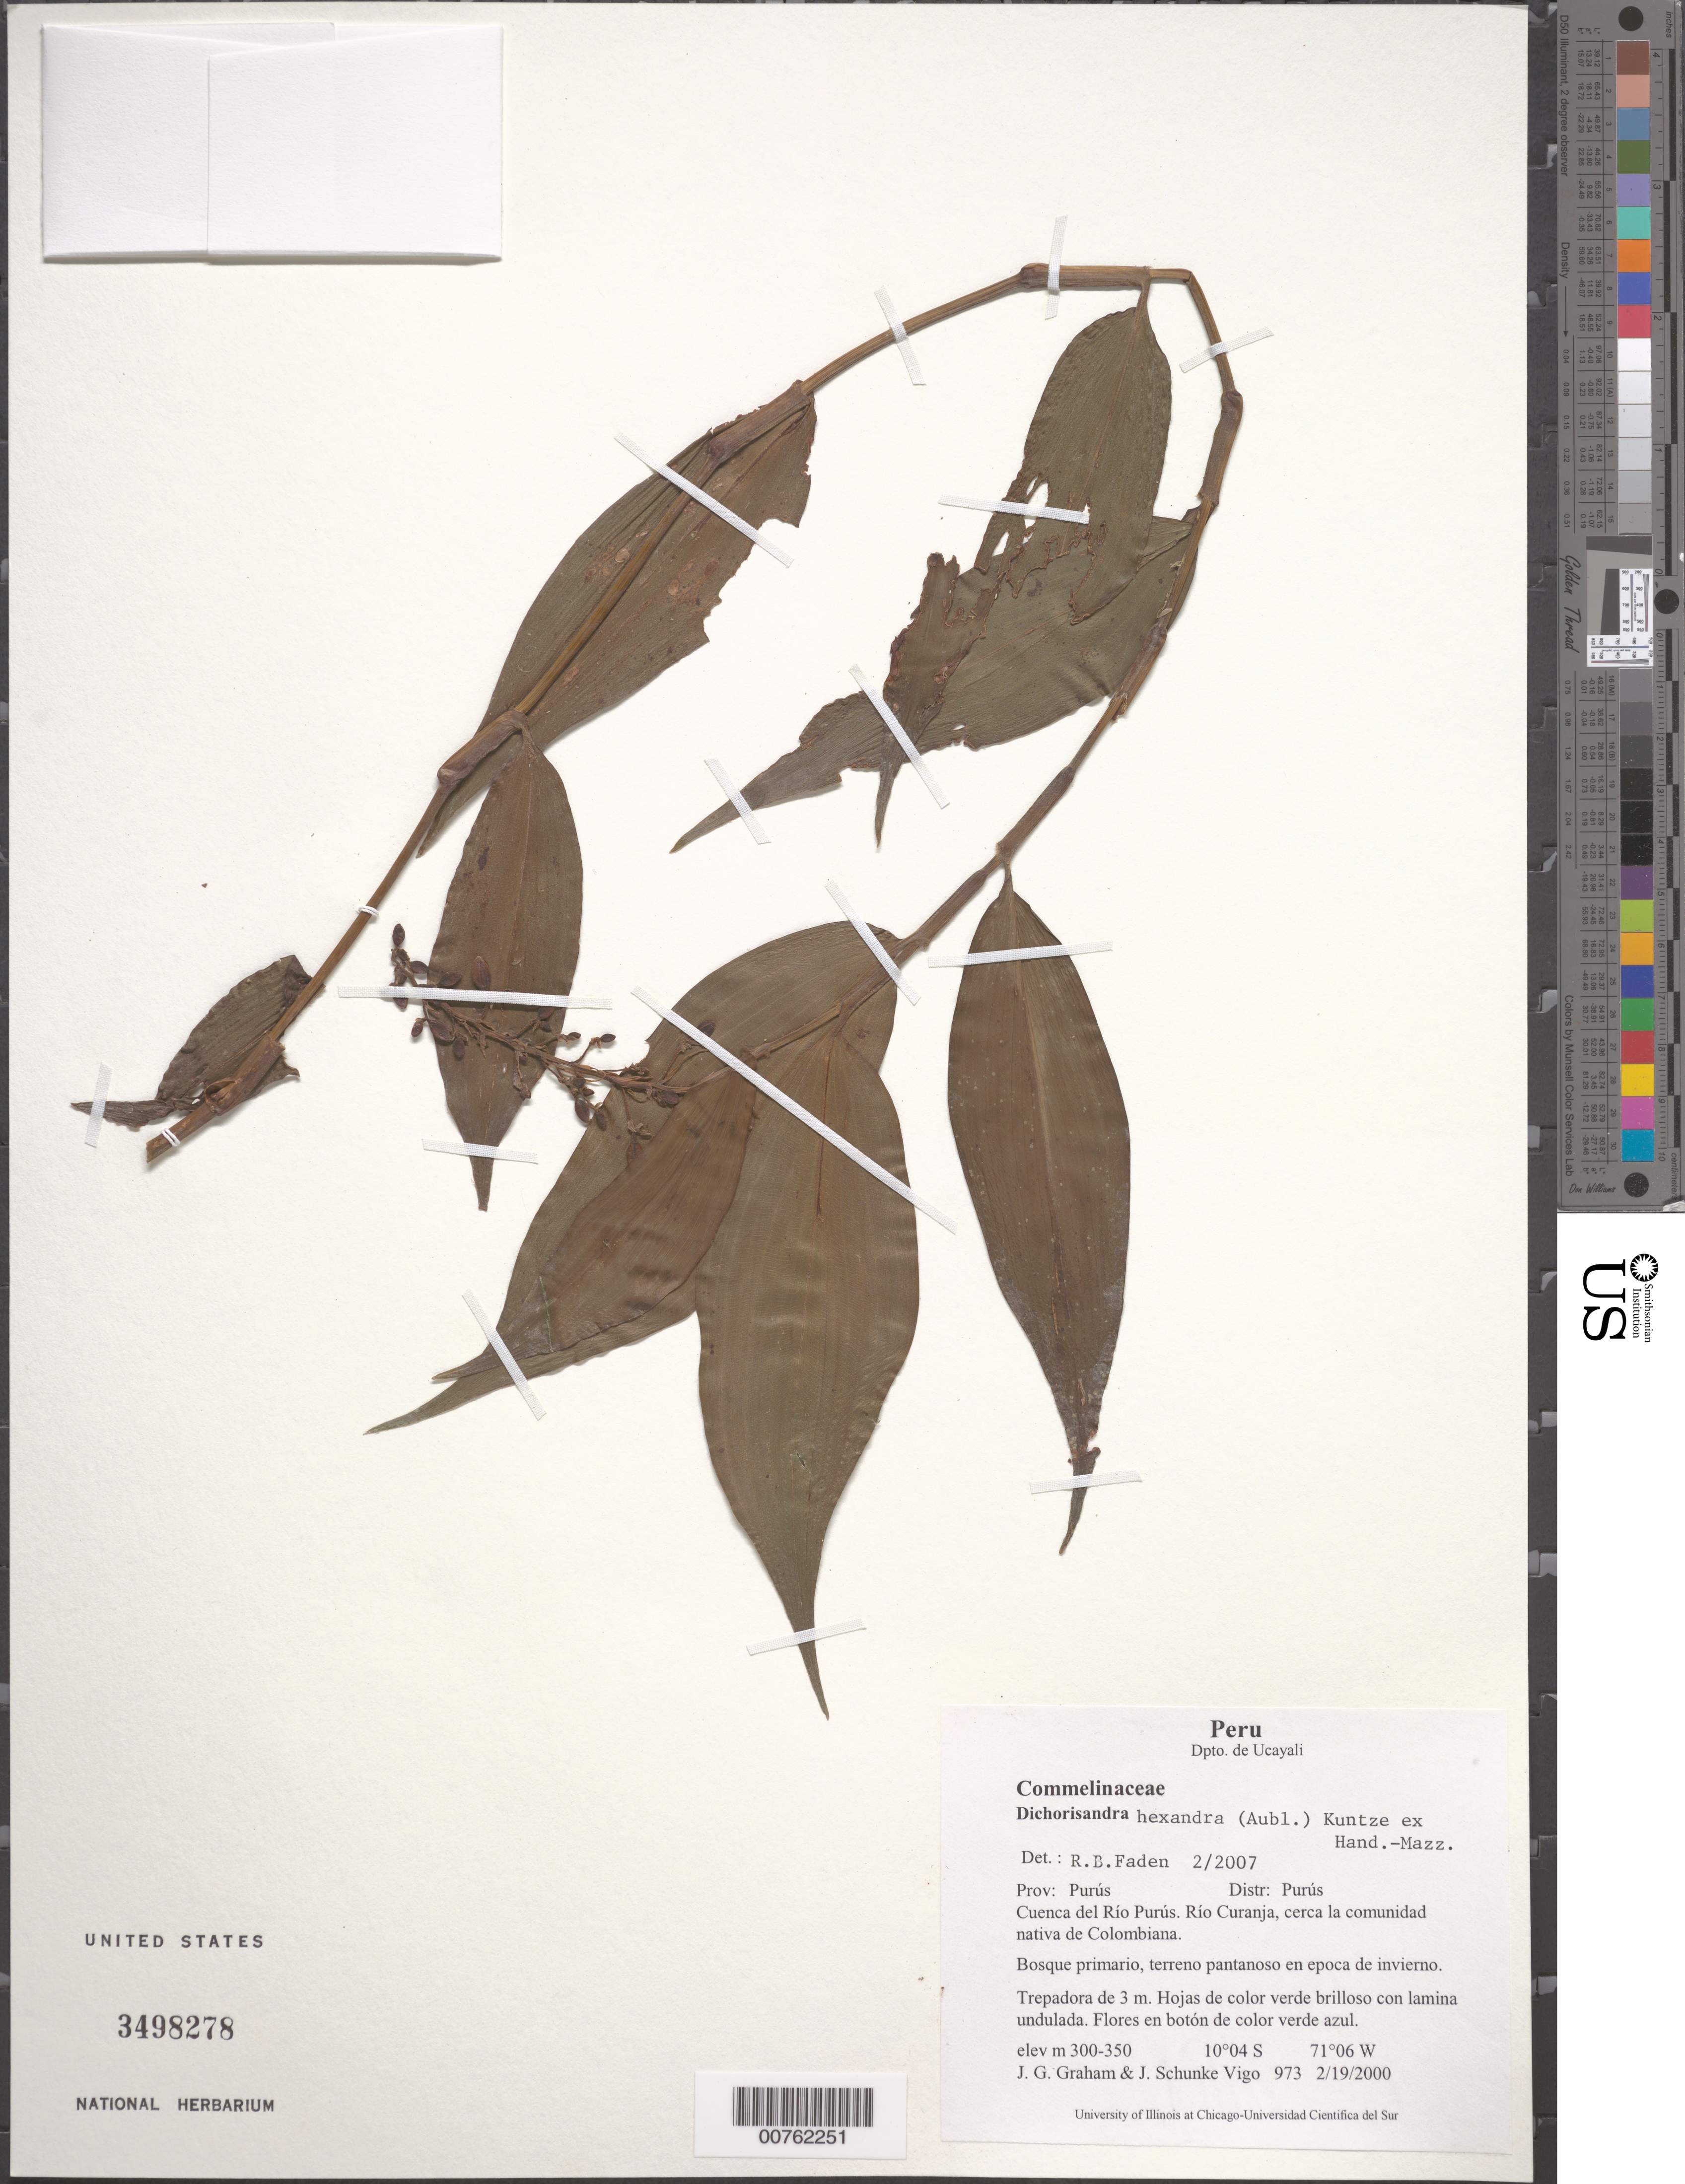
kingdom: Plantae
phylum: Tracheophyta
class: Liliopsida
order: Commelinales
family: Commelinaceae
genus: Dichorisandra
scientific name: Dichorisandra hexandra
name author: (Aubl.) Standl.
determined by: Faden, Robert B., (US), Smithsonian Institution - National Museum of Natural History (UNITED STATES)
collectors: J. Graham & J. Schunke Vigo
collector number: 973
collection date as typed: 19 Feb 2000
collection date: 2000-02-19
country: Peru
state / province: Ucayali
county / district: Purús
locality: Dpto. de Ucayali. Cuenca del Rio Purus. Rio Curanja, cerca la comunidad nativa de Colombiana.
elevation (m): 300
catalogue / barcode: US 3498278